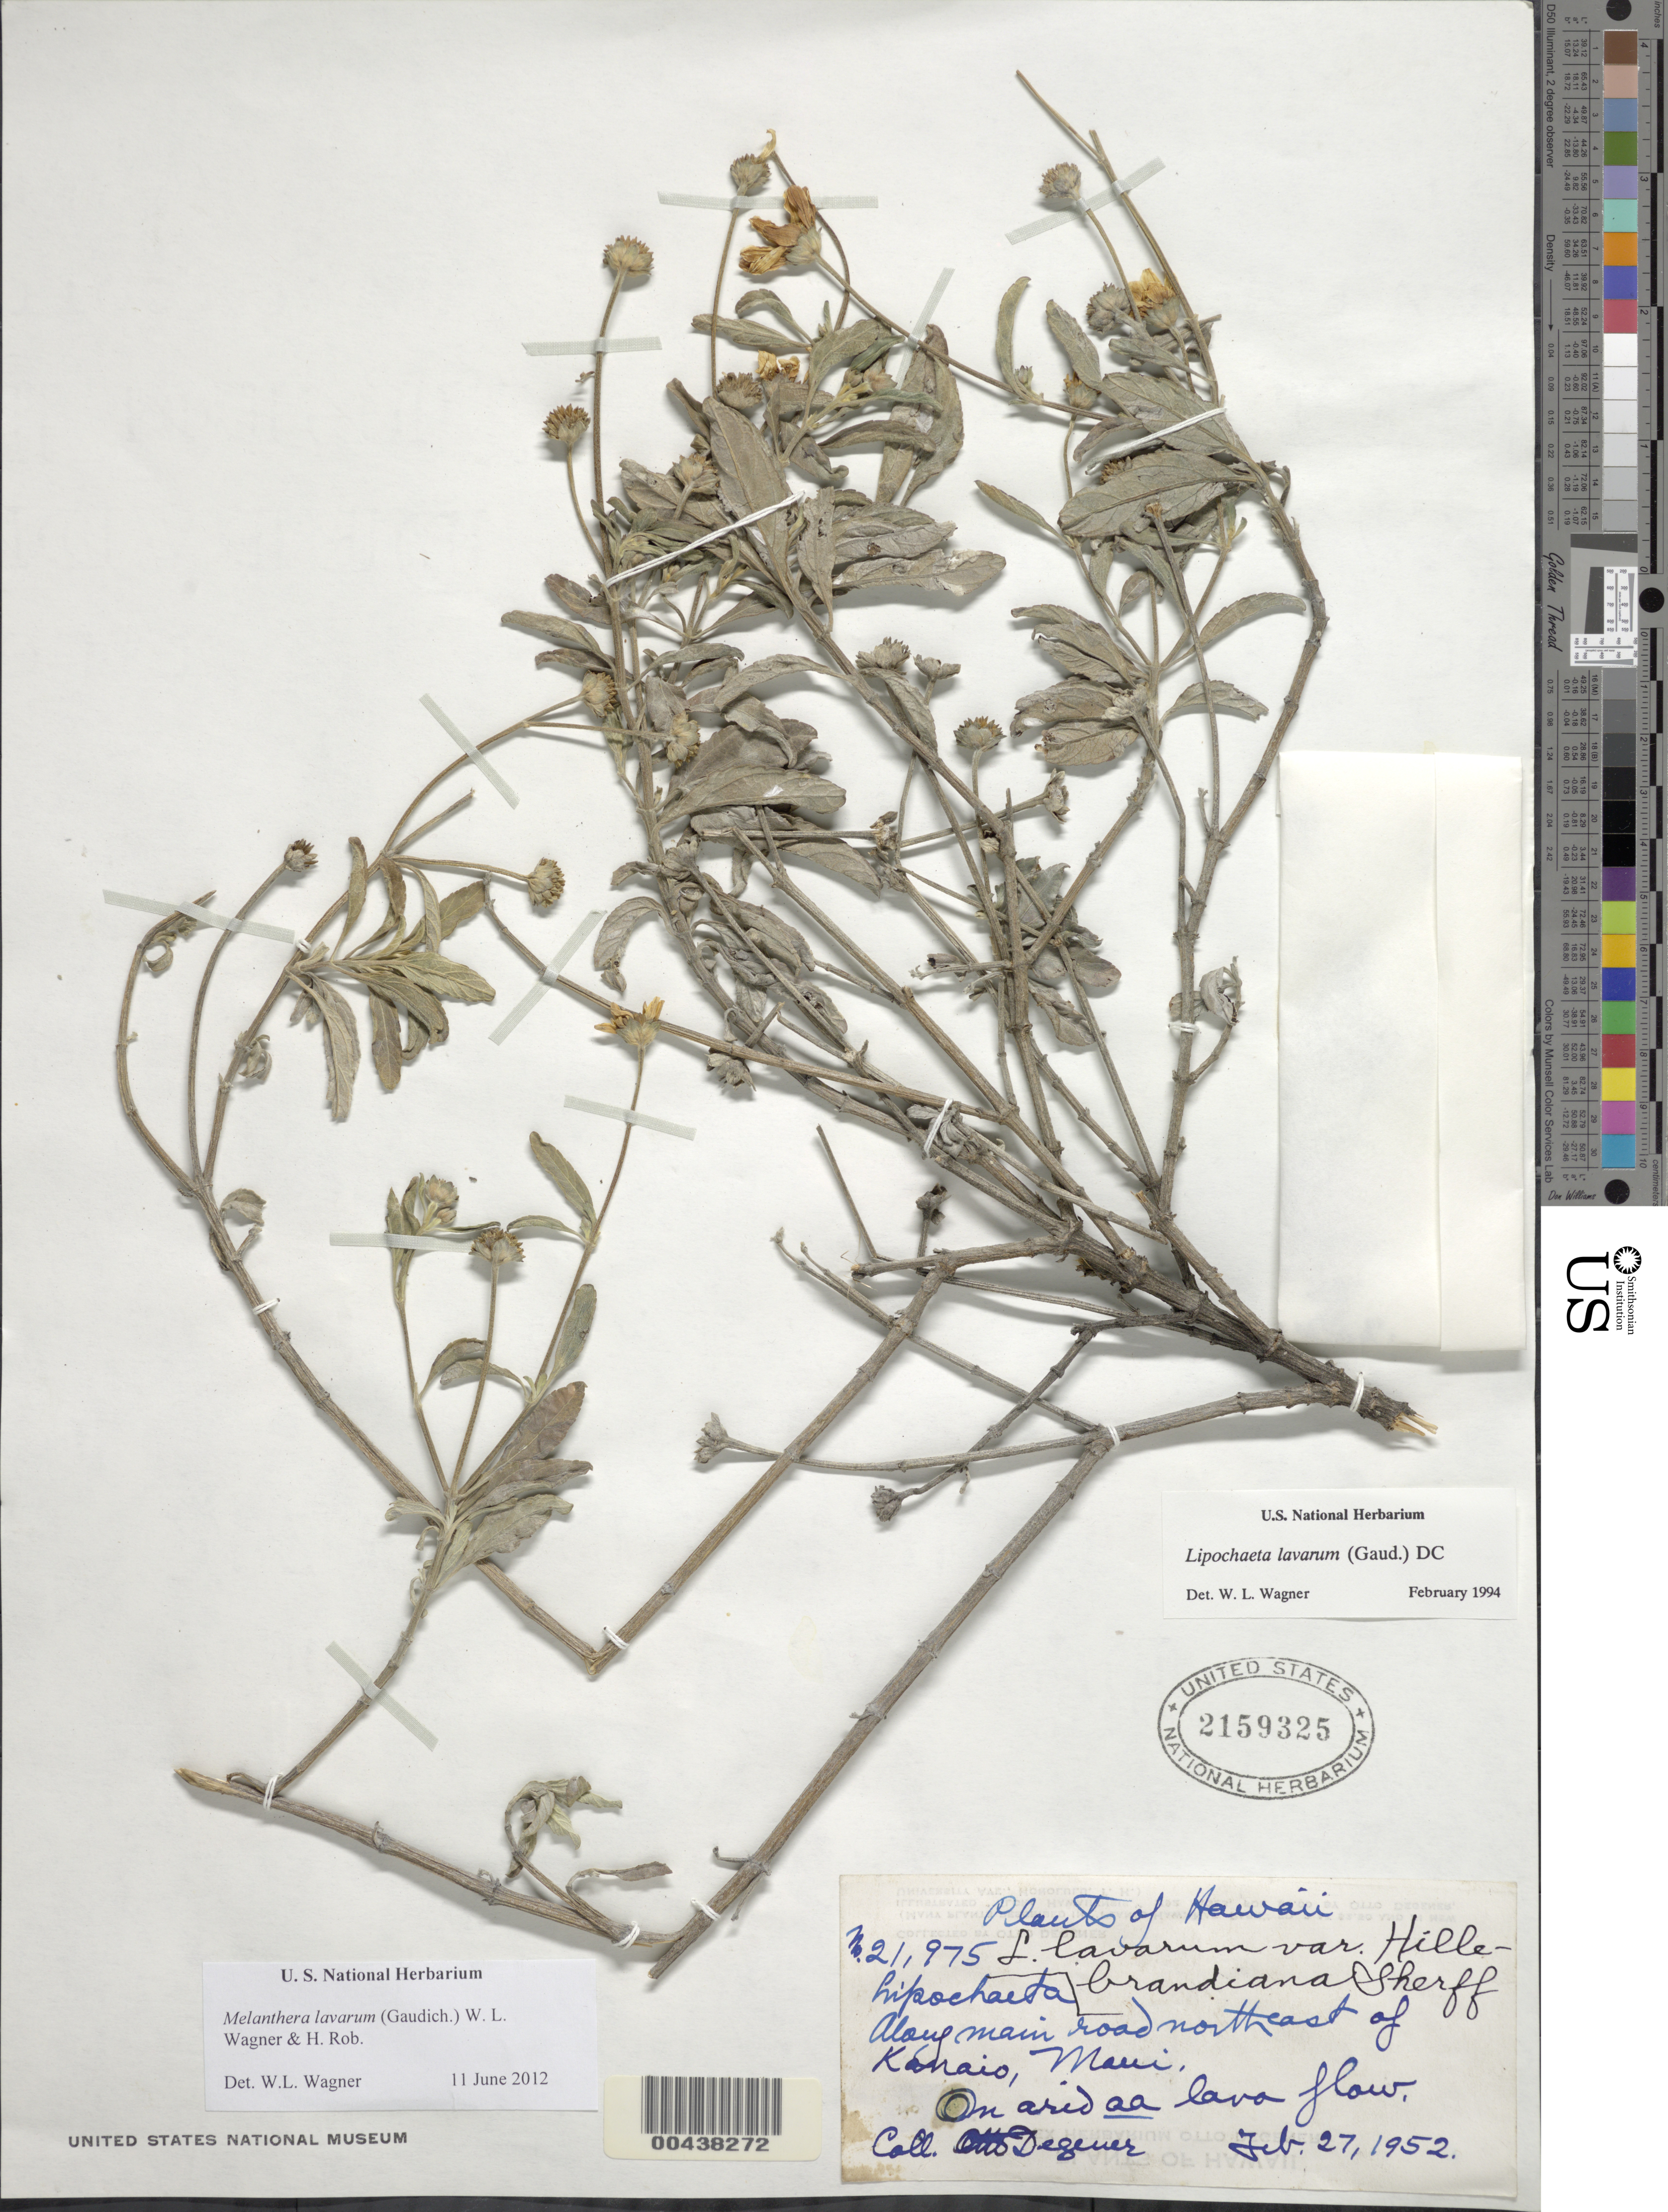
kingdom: Plantae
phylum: Tracheophyta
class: Magnoliopsida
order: Asterales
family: Asteraceae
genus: Wollastonia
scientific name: Wollastonia lavarum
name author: (Gaudich.) Orchard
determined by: Wagner, W. L., (BOT), Smithsonian Institution - National Museum of Natural History (UNITED STATES)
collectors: O. Degener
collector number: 21975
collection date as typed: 27 Feb 1952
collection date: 1952-02-27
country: United States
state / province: Hawaii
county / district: Maui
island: Maui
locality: Along main road NE of Kanaio, on arid aa lava flow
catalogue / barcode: US 2159325